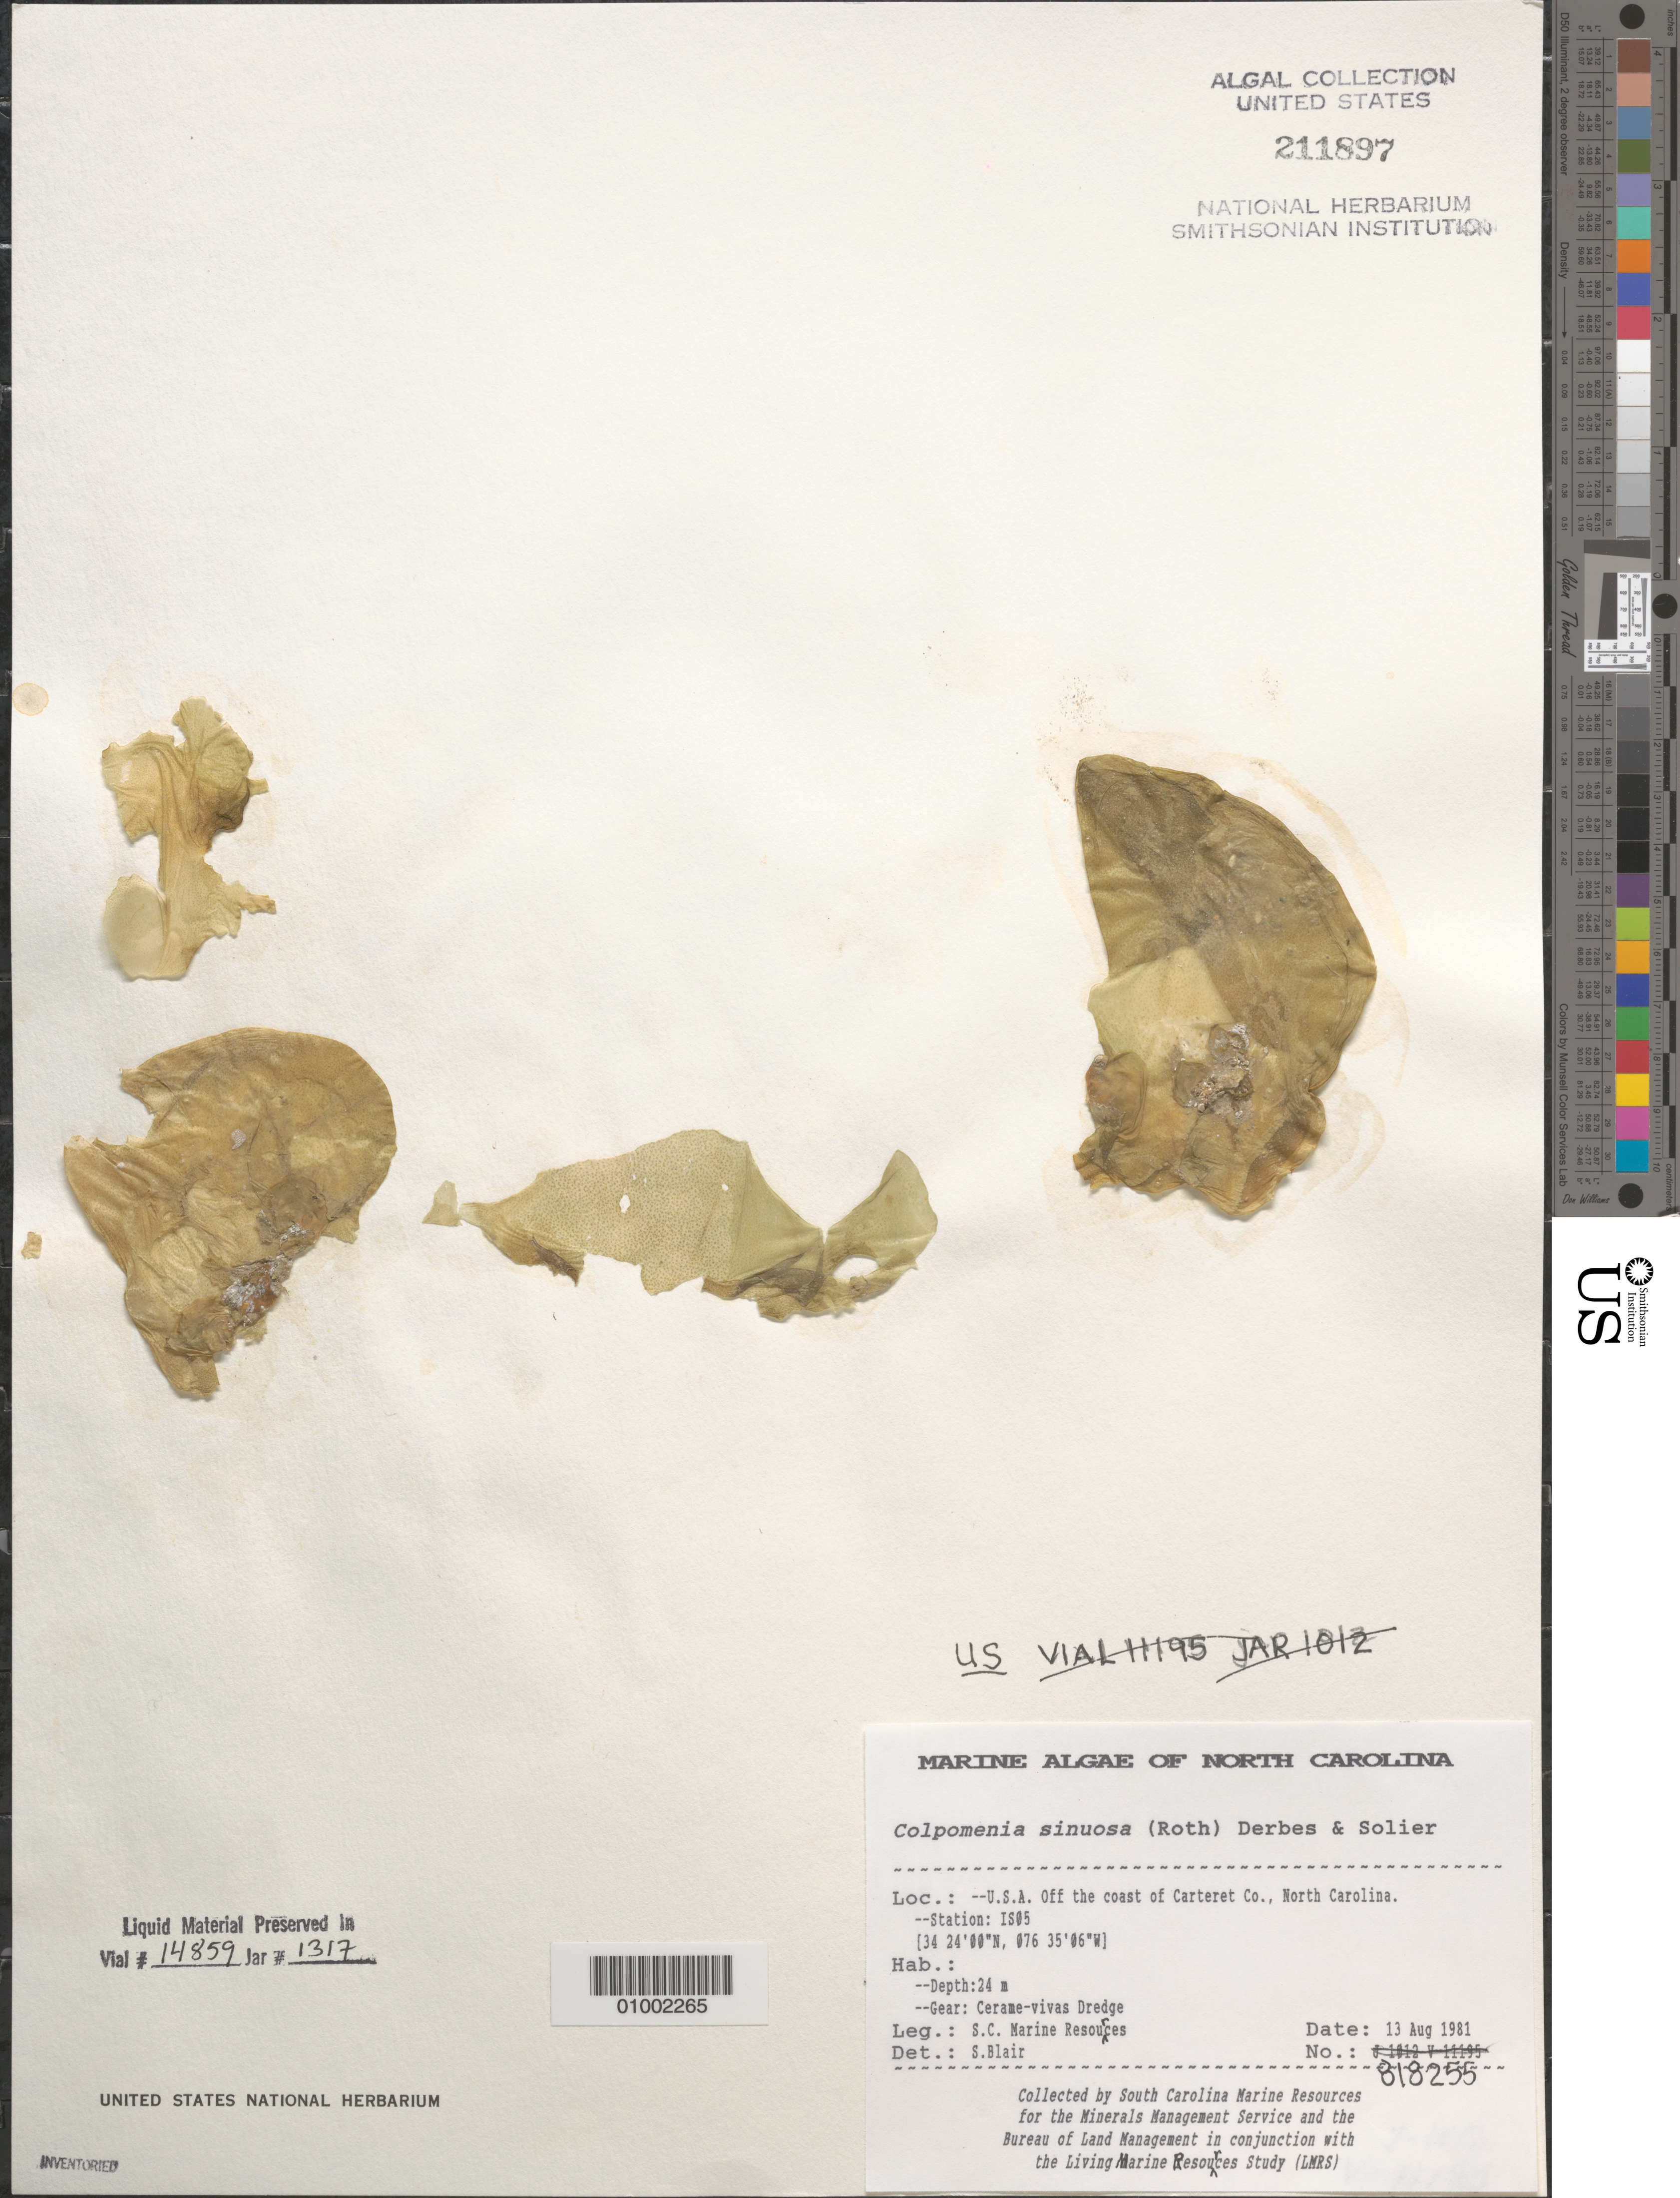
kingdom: Chromista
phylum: Ochrophyta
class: Phaeophyceae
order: Scytosiphonales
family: Scytosiphonaceae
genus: Colpomenia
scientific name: Colpomenia sinuosa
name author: (K. Mert. ex Roth) Derbes & Solier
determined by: Blair, S. M.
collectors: South Carolina Marine Resources for BLM/MMS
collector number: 818255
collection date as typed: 13 Aug 1981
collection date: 1981-08-13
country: United States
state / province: North Carolina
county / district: Carteret County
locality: Off coast of Carteret County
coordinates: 34 24'00"N, 076 35'06"W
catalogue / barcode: US 211897